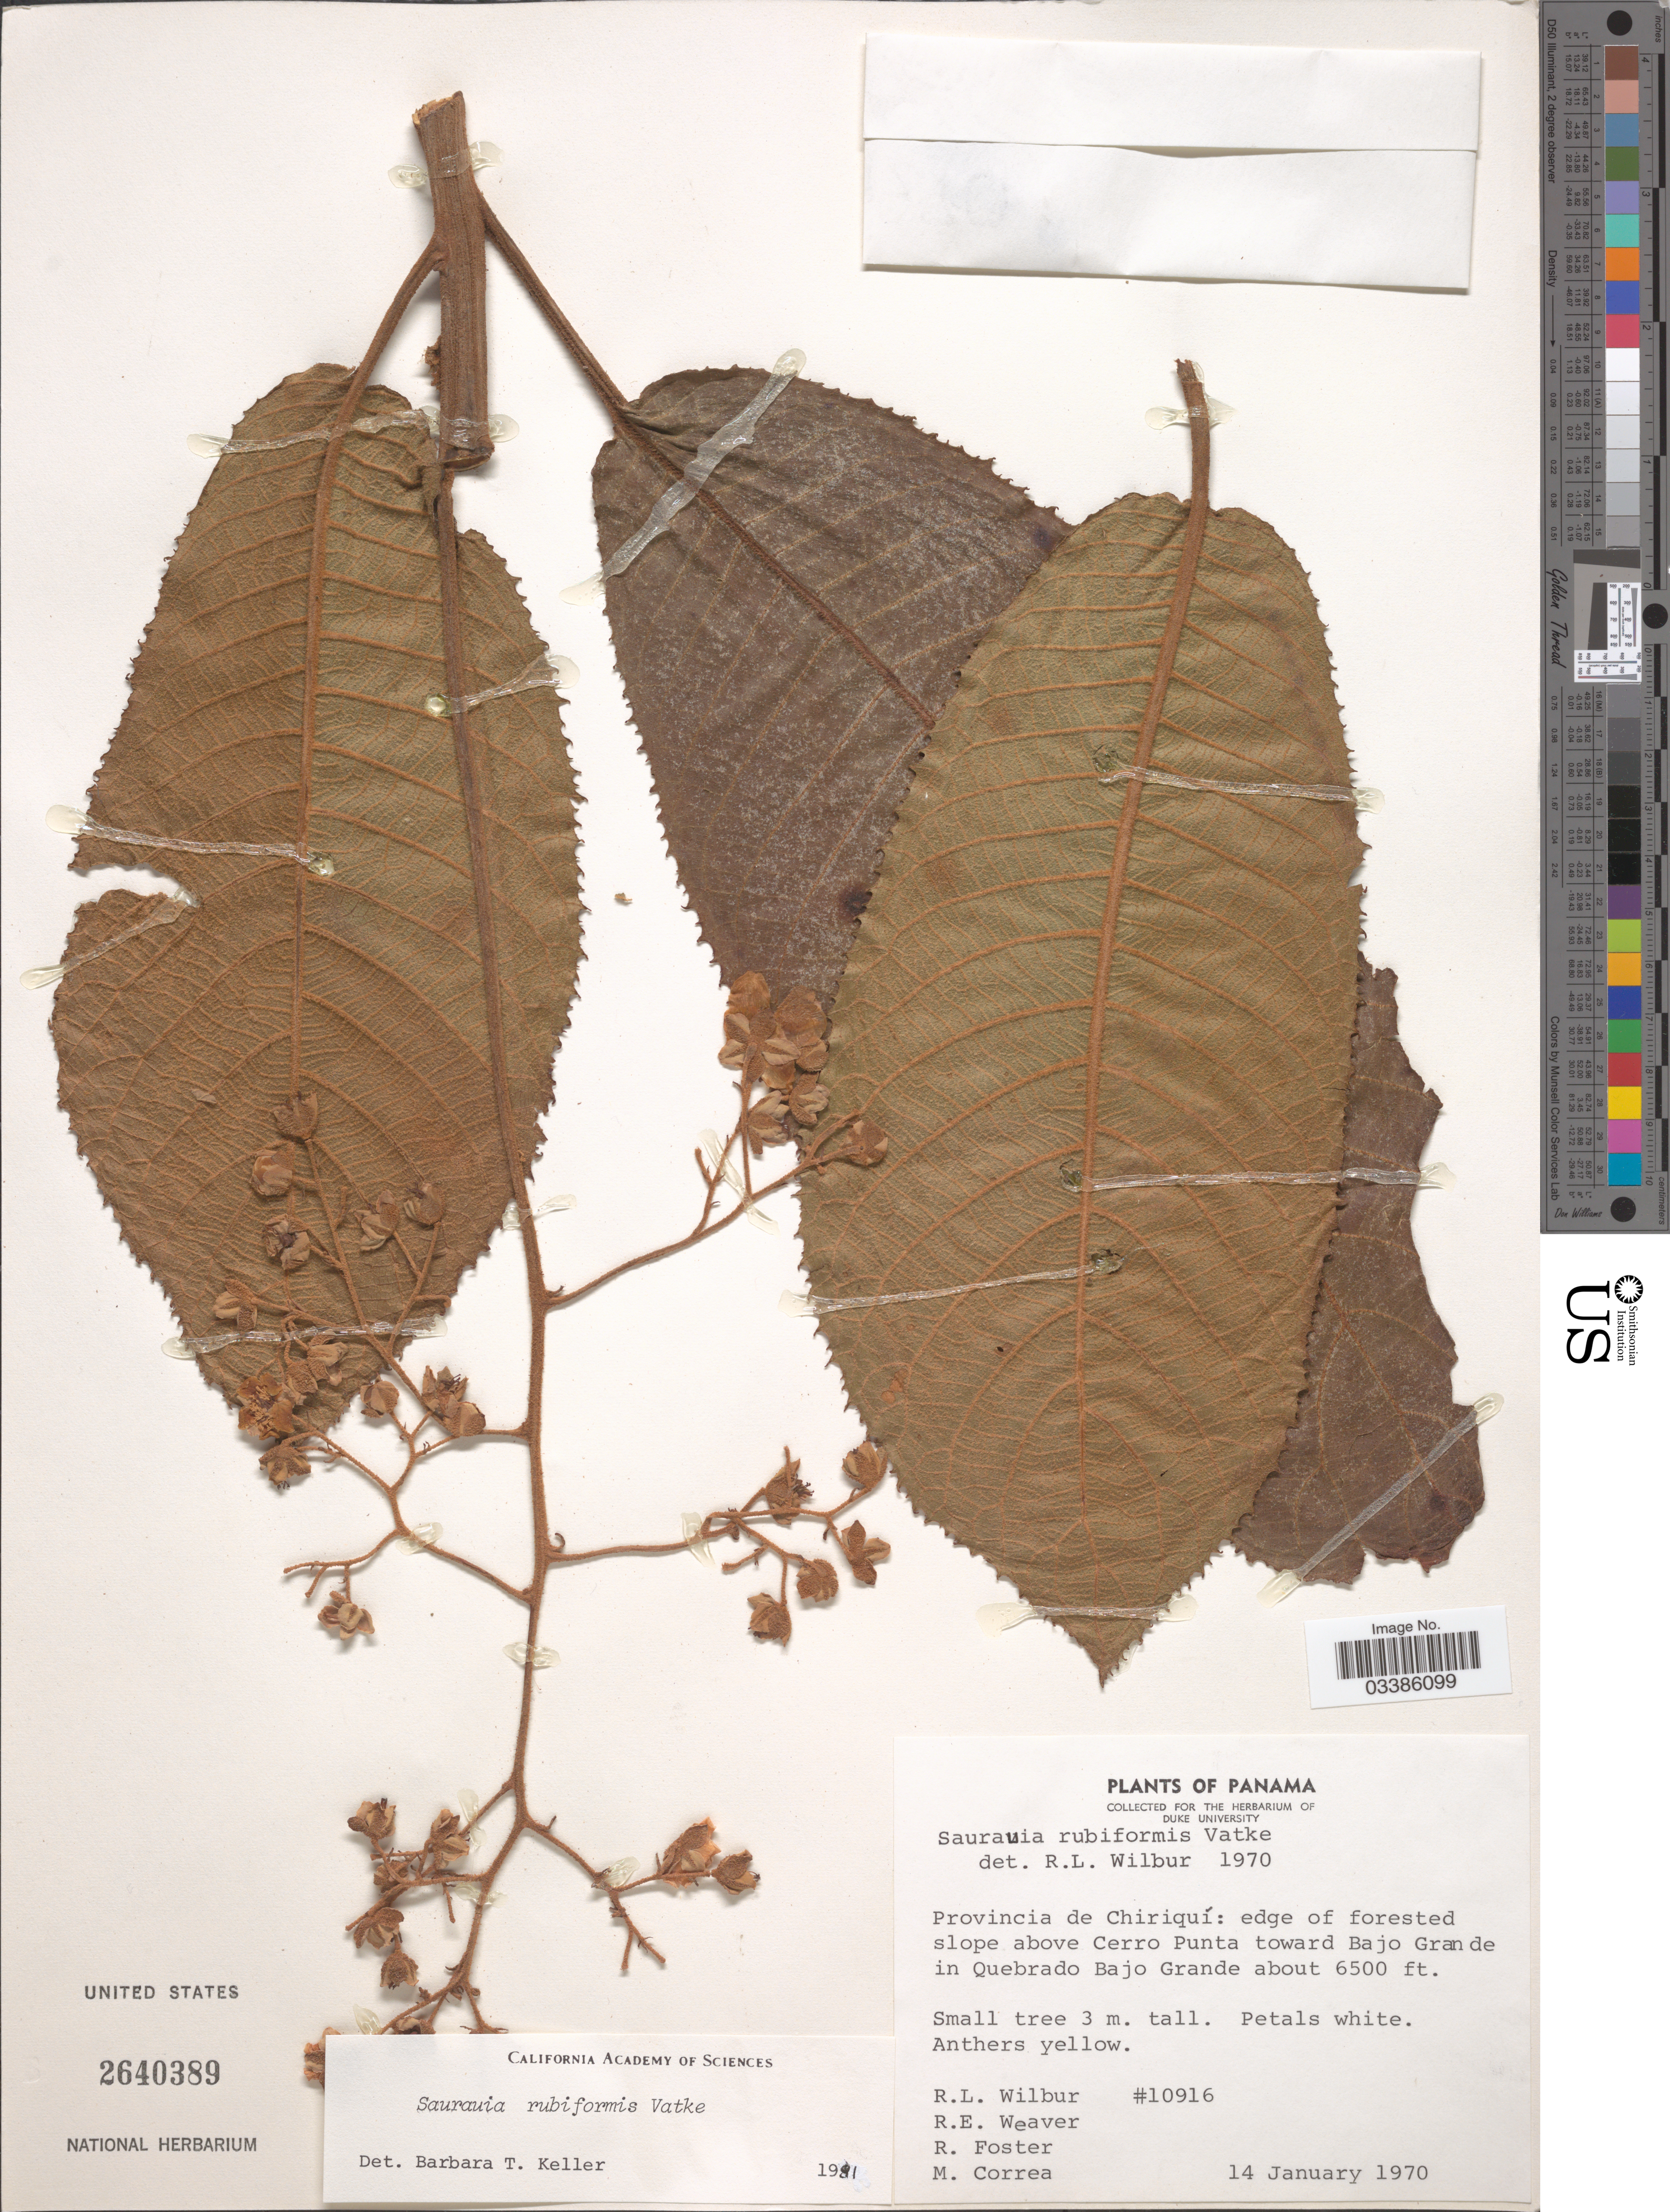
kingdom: Plantae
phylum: Tracheophyta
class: Magnoliopsida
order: Ericales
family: Actinidiaceae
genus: Saurauia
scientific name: Saurauia rubiformis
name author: Vatke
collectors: R. L. Wilbur, R. E. Weaver, R. Foster & M. Correa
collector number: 10916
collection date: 1970-01-14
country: Panama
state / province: Chiriqui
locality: Edge of forested slope above Cerro Punta toward Bajo Grande in Quebrado Bajo Grande.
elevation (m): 1981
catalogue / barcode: US 2640389